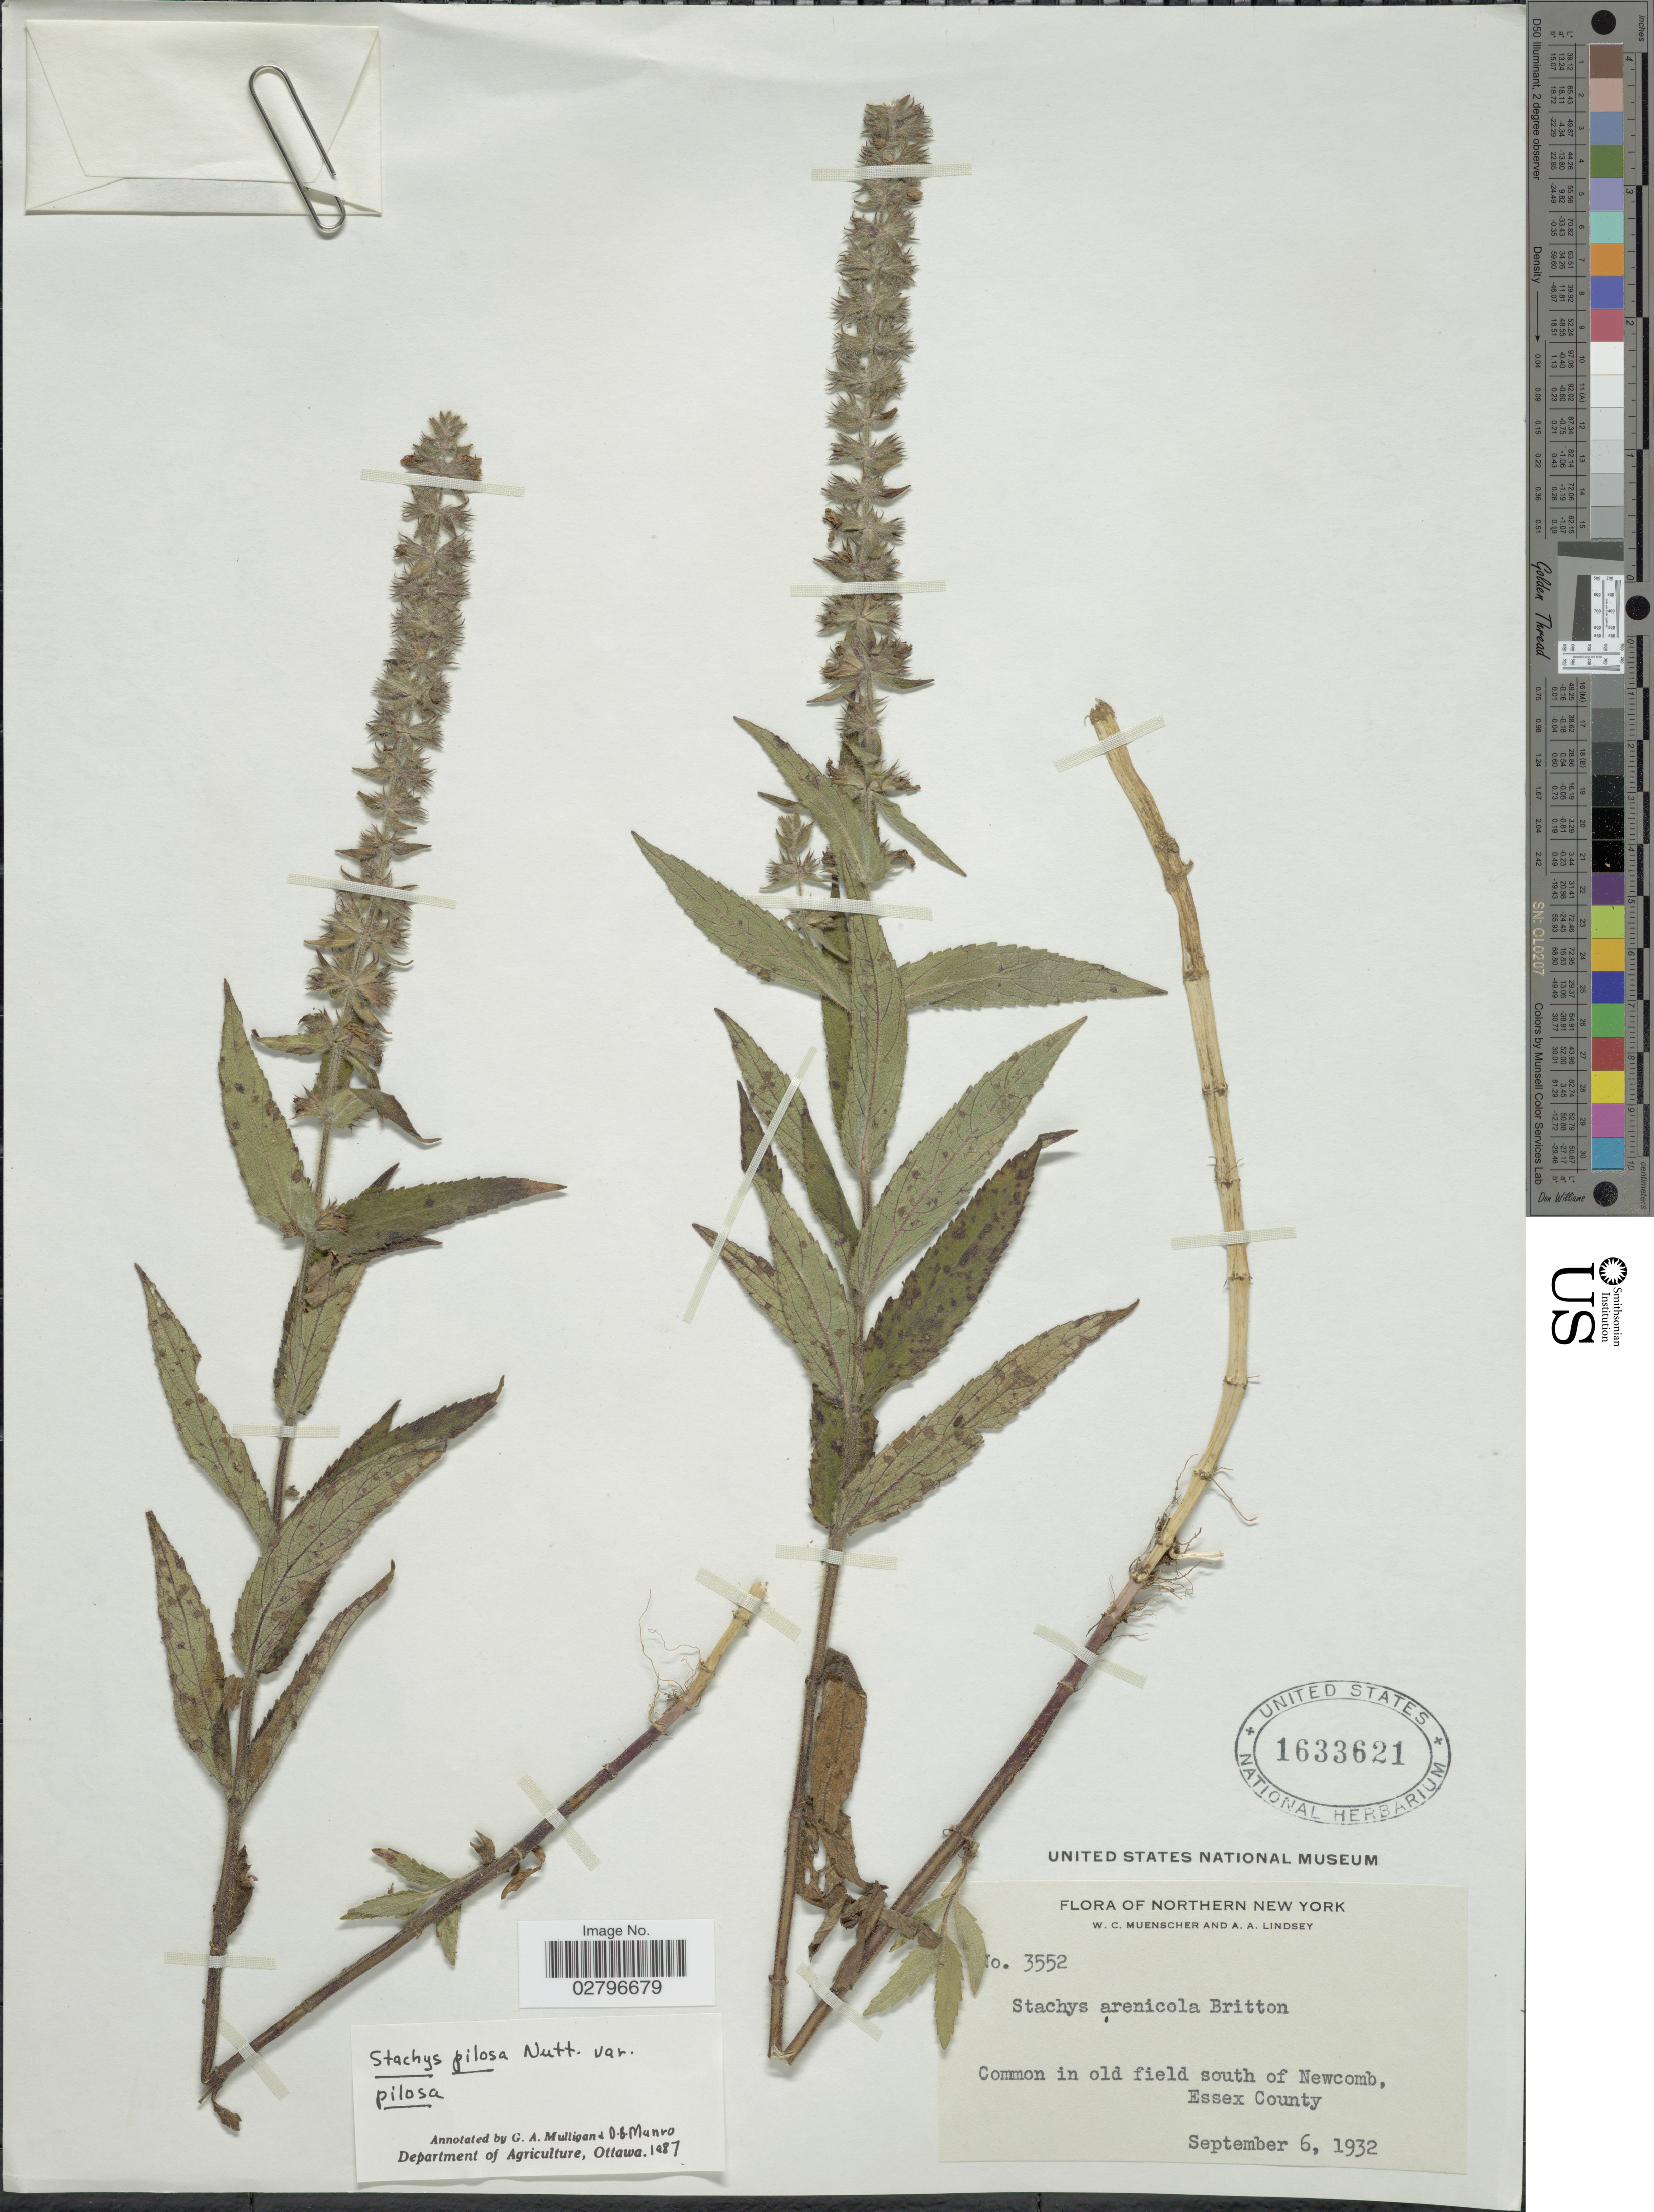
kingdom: Plantae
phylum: Tracheophyta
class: Magnoliopsida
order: Lamiales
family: Lamiaceae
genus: Stachys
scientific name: Stachys pilosa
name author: Nutt.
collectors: W. Muenscher & A. Lindsey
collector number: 3552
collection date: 1932-09-06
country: United States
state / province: New York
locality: Northern New York. Common in old field south of Newcomb, Essex County.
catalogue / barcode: US 1633621